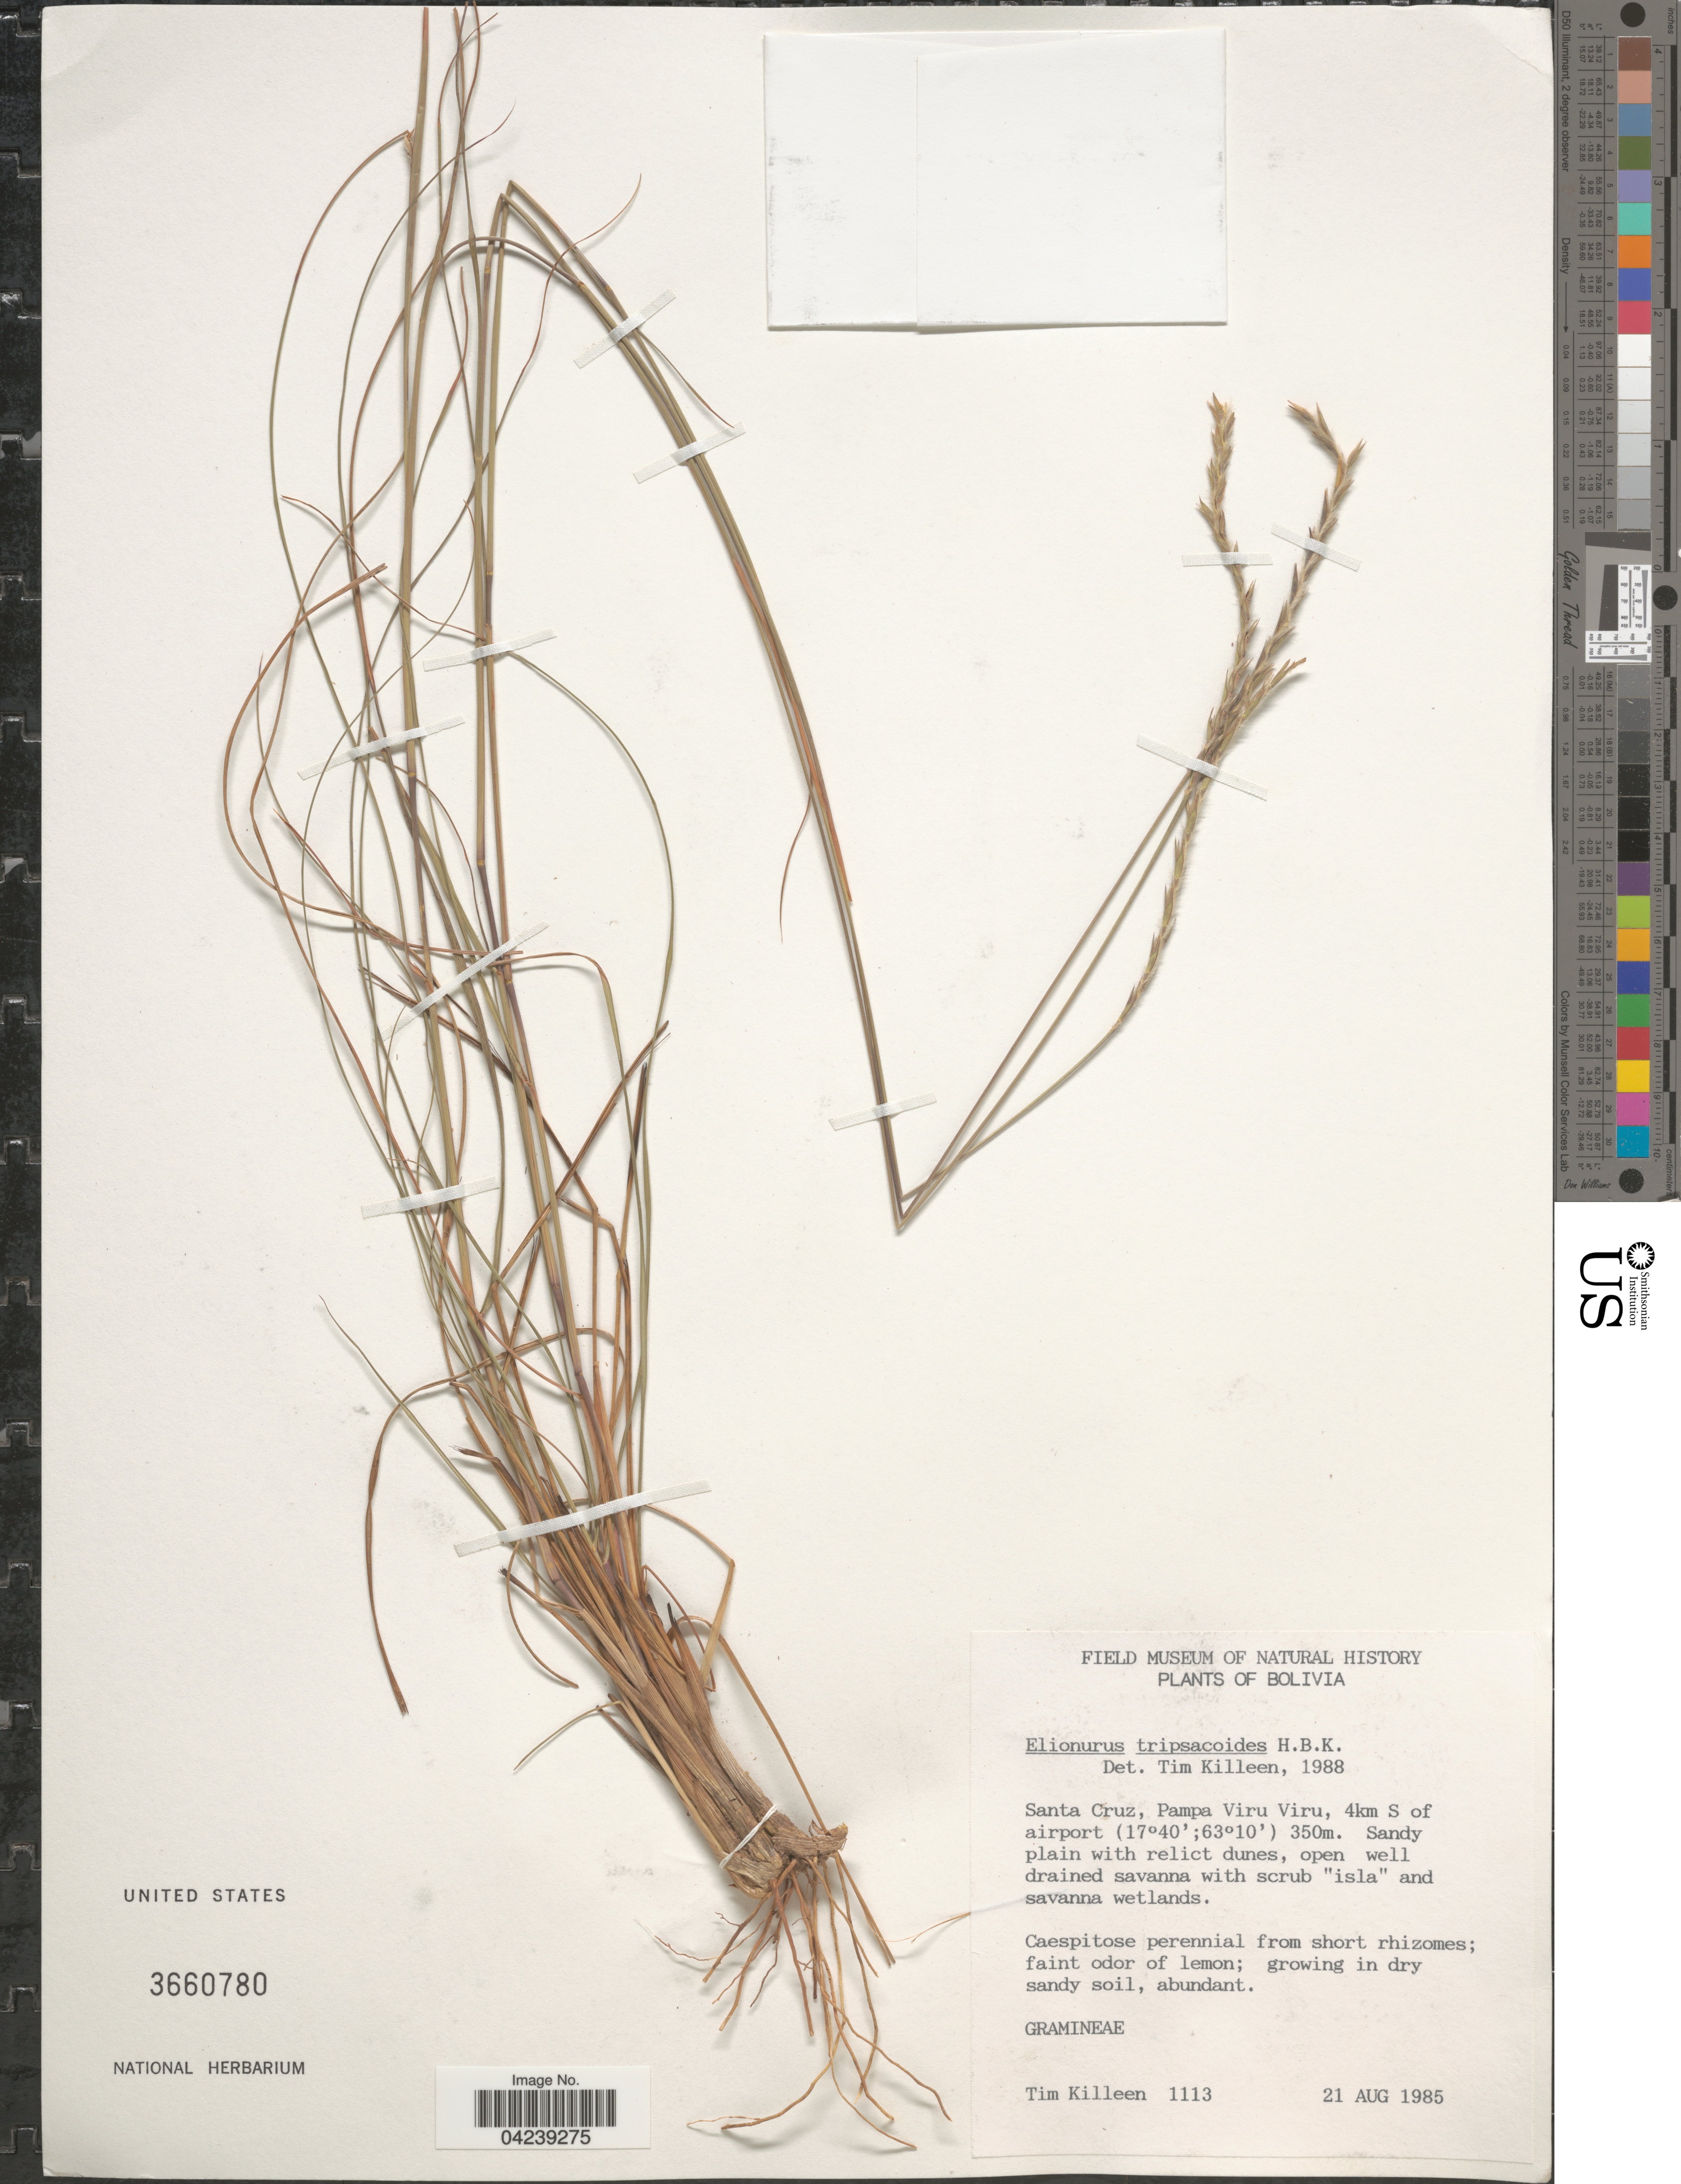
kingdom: Plantae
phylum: Tracheophyta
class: Liliopsida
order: Poales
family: Poaceae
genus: Elionurus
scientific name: Elionurus tripsacoides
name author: Humb. & Bonpl. ex Willd.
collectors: T. J. Killeen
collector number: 1113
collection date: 1985-08-21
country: Bolivia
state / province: Santa Cruz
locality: Pampa Viru Viru, 4km S of airport.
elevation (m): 350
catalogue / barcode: US 3660780